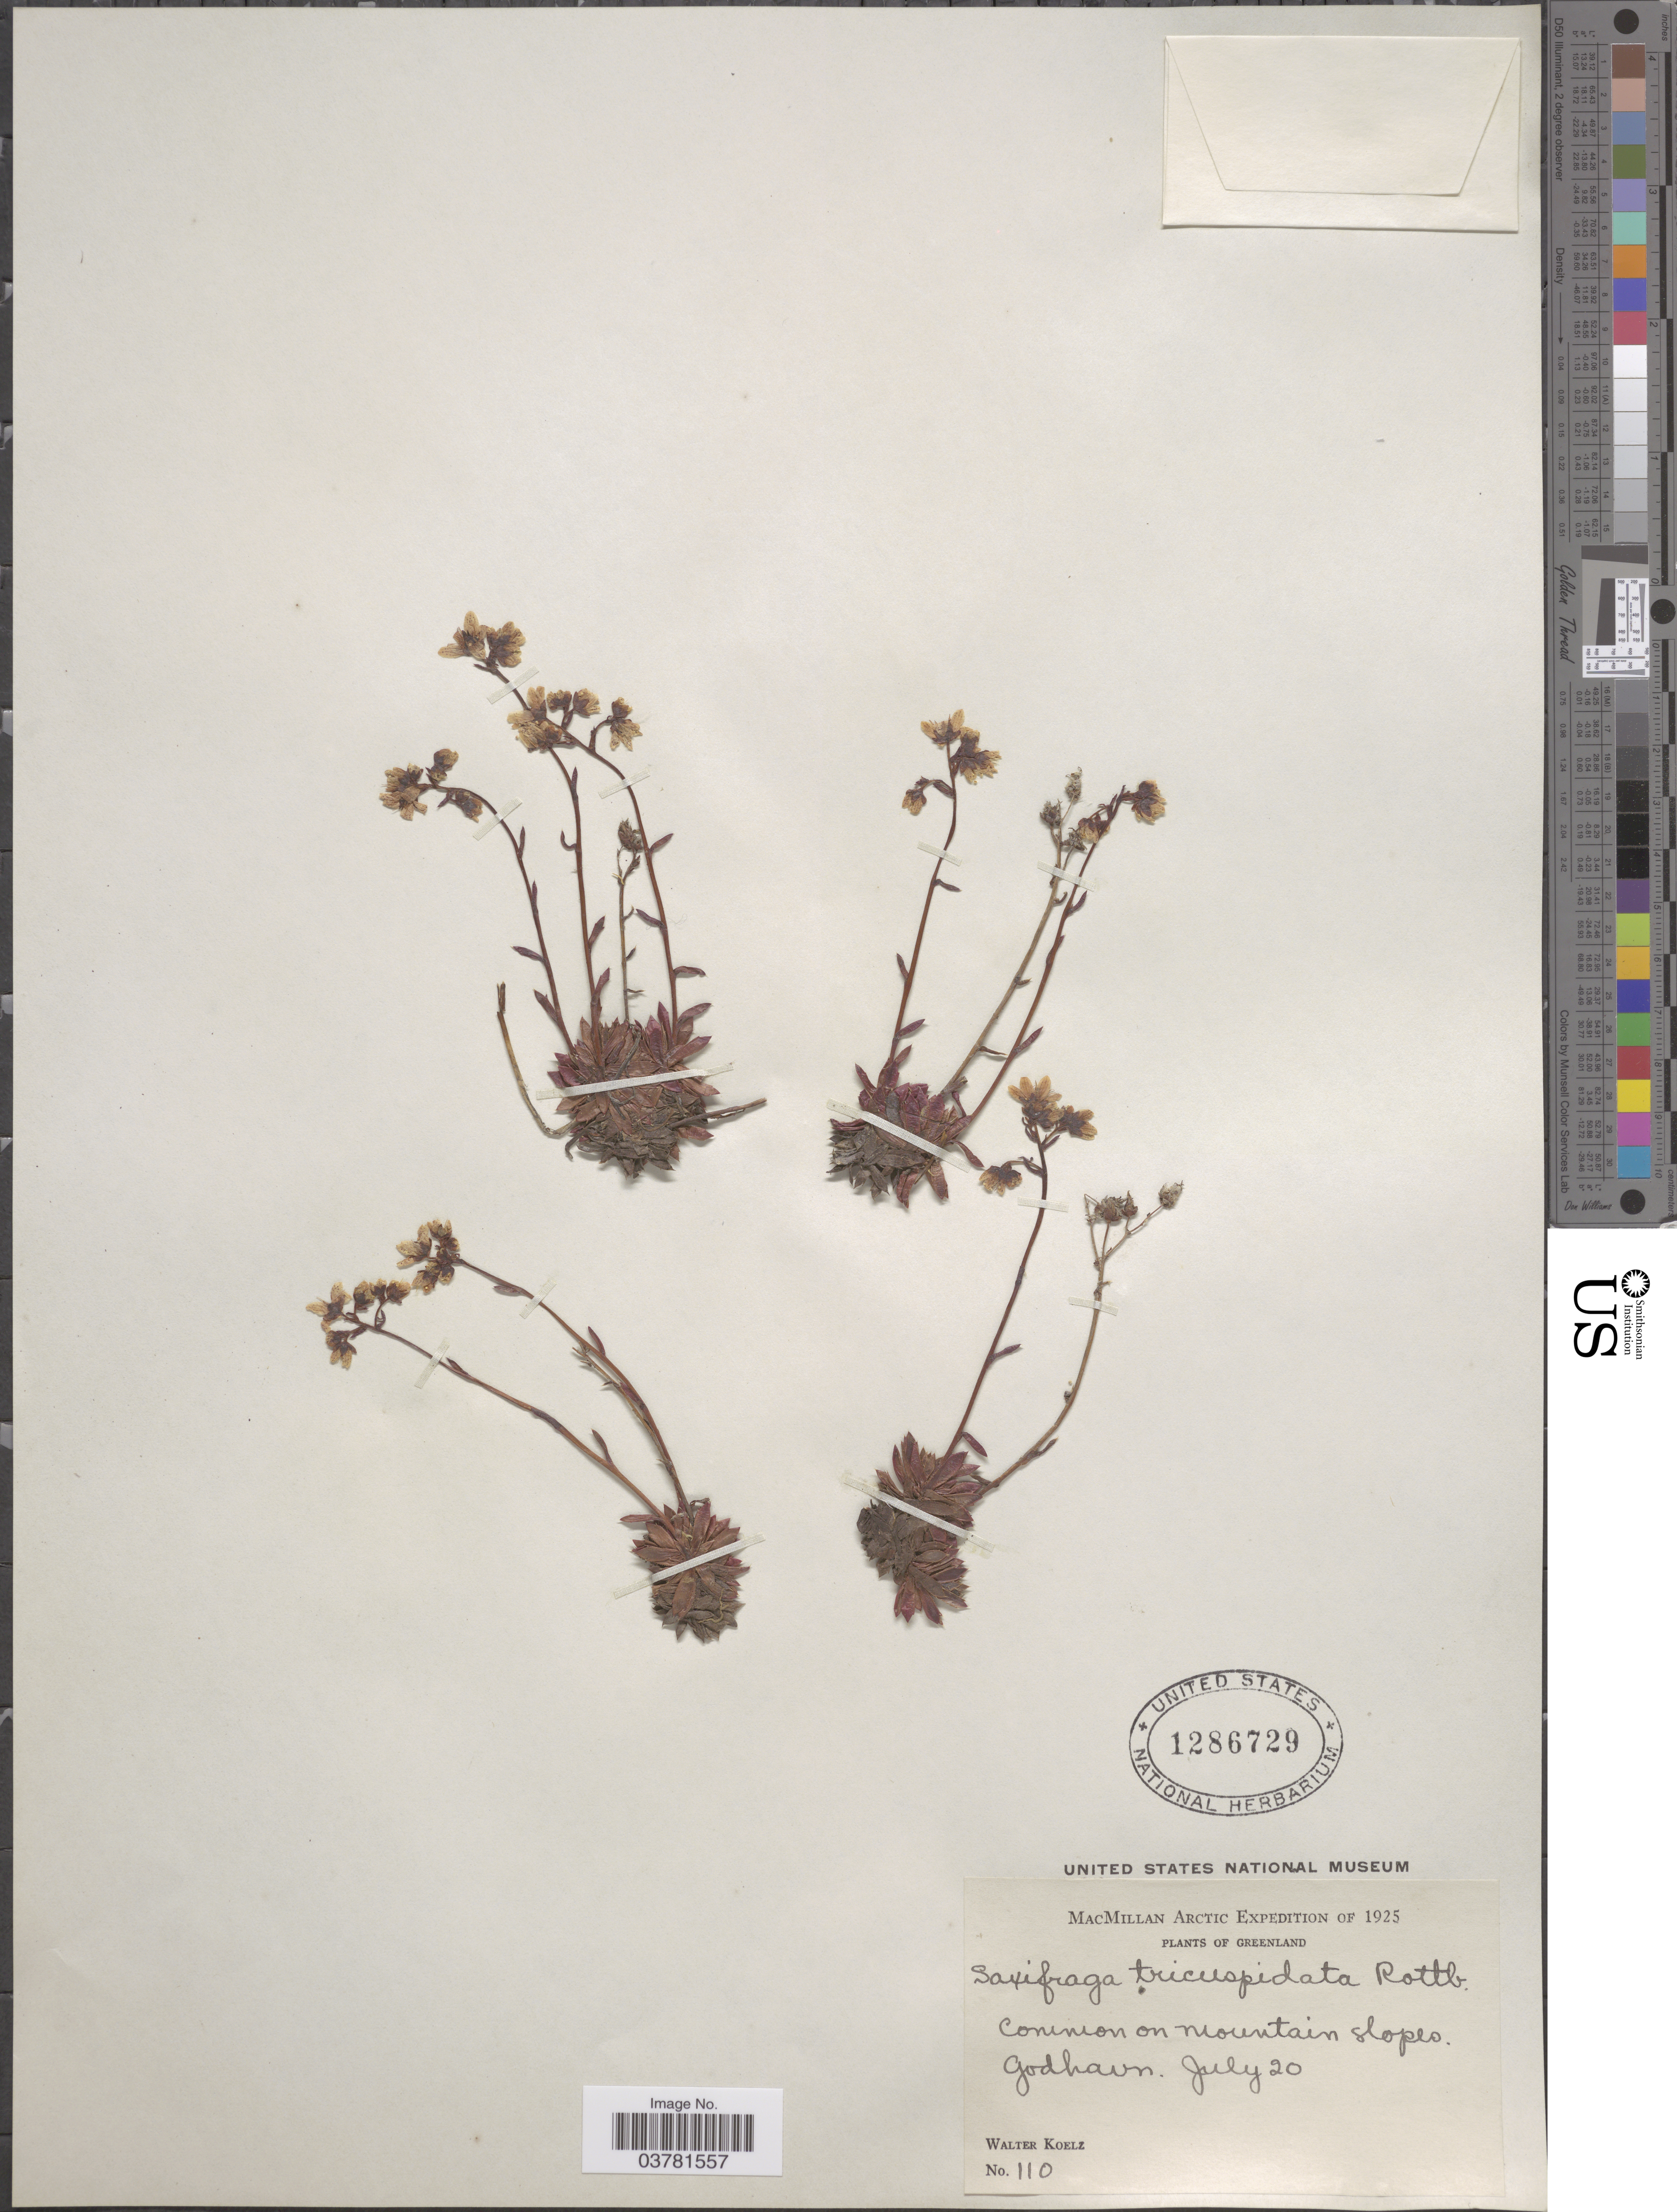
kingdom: Plantae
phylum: Tracheophyta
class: Magnoliopsida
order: Saxifragales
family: Saxifragaceae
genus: Saxifraga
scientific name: Saxifraga tricuspidata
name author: Rottb.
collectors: W. N. Koelz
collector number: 110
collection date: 1925-07-20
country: Greenland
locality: MacMillan Arctic Expedition of 1925. Common on mountain slopes. Godhavn.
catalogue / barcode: US 1286729